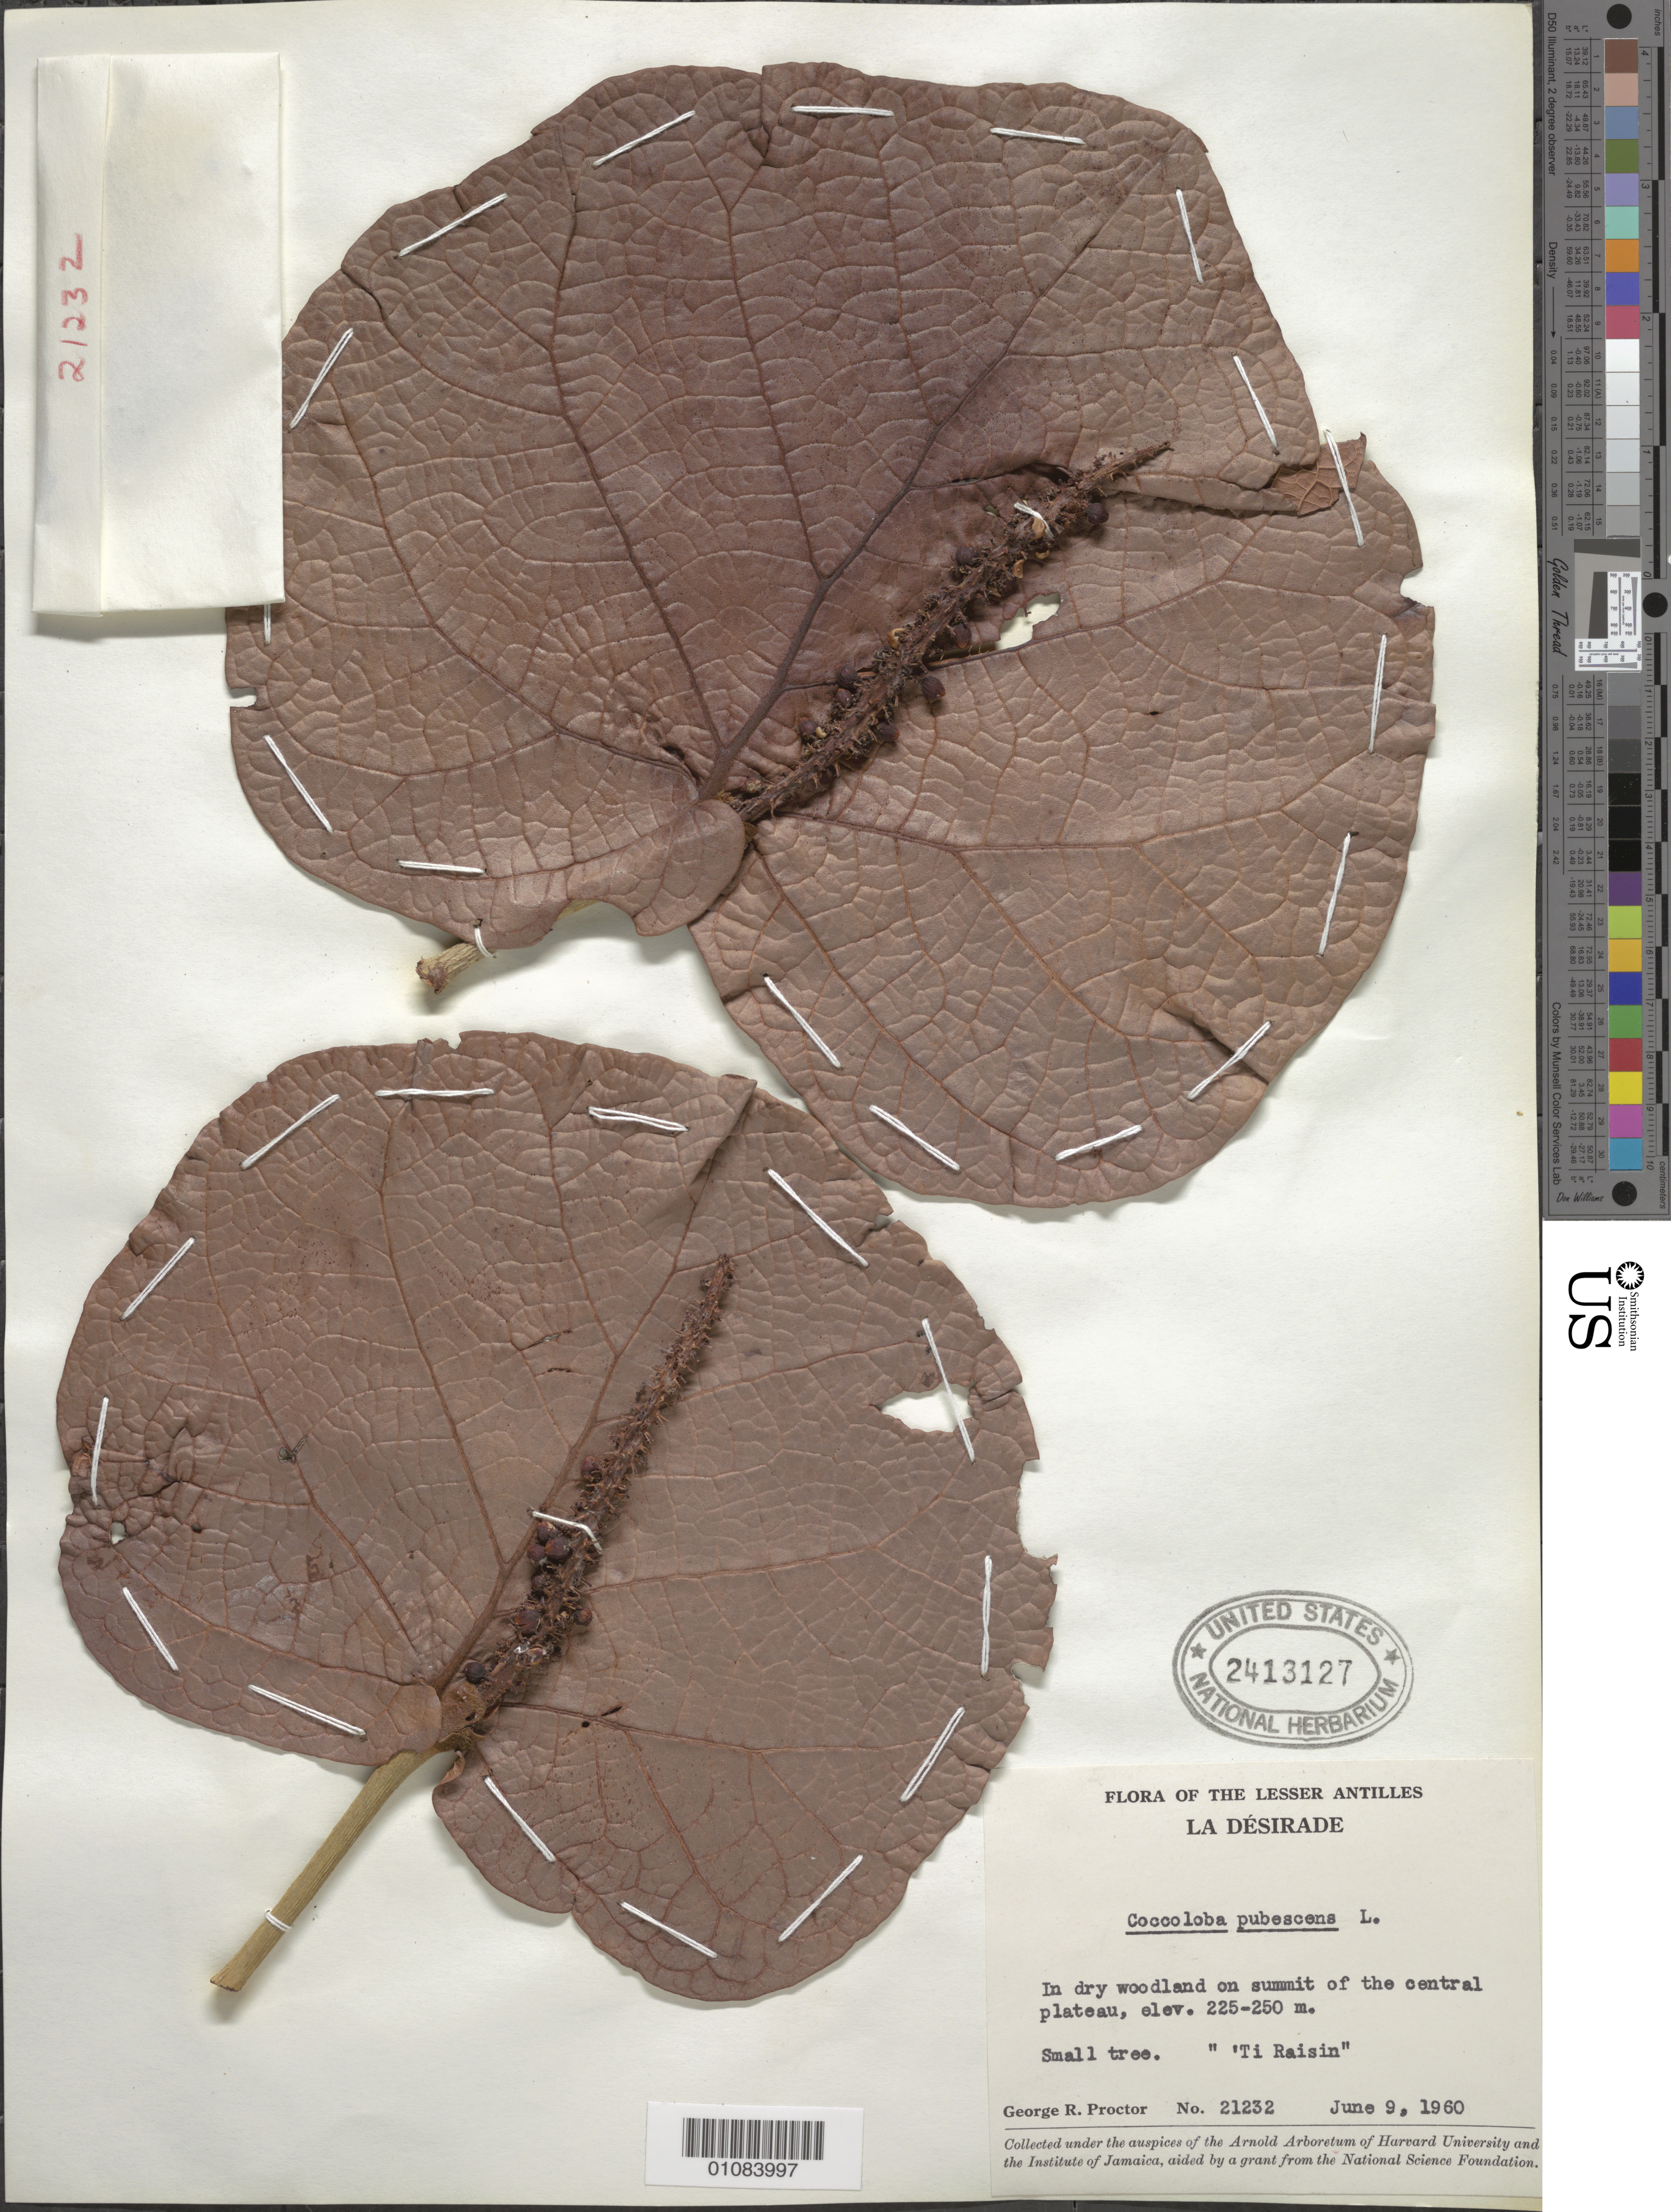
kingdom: Plantae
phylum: Tracheophyta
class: Magnoliopsida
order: Caryophyllales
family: Polygonaceae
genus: Coccoloba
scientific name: Coccoloba pubescens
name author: L.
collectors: G. R. Proctor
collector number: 21232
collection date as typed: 09 Jun 1960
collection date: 1960-06-09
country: Guadeloupe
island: La Désirade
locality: La Desirade, on summit of the central plateau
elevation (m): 225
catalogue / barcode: US 2413127